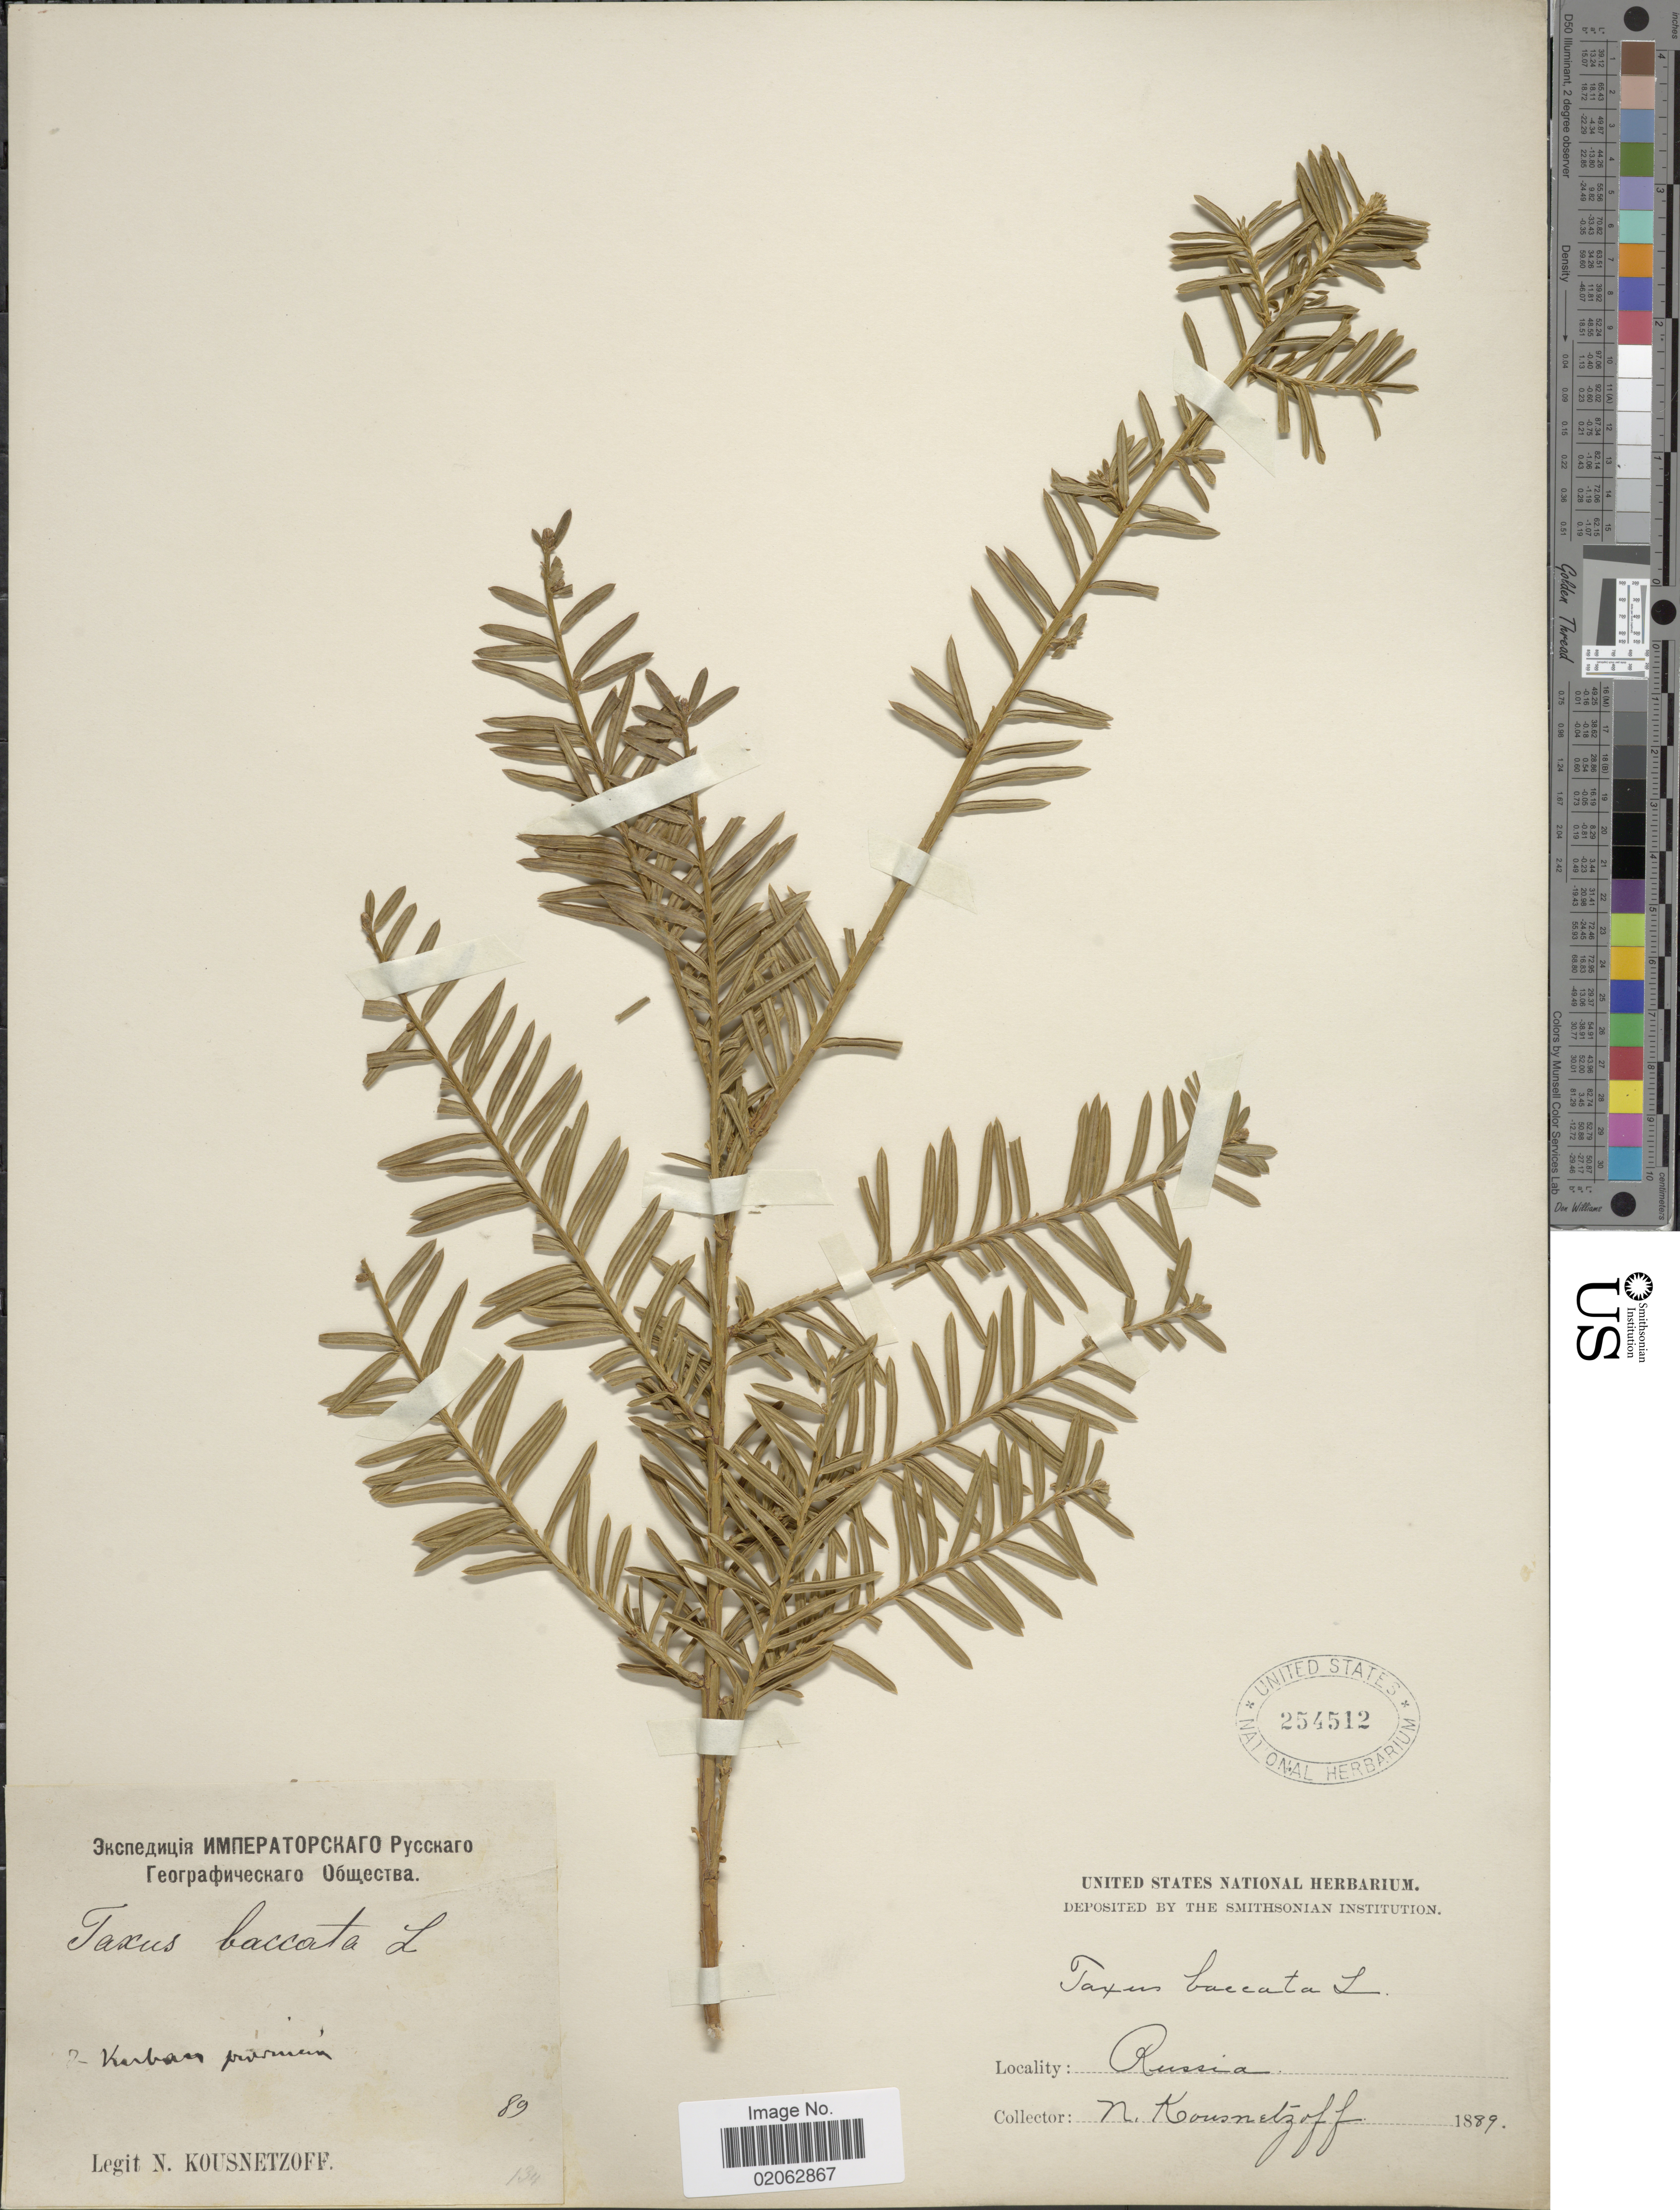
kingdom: Plantae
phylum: Tracheophyta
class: Pinopsida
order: Pinales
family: Taxaceae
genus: Taxus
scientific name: Taxus baccata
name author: L.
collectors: N. Kousnetzoff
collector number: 89?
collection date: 1889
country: Russian Federation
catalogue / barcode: US 254512